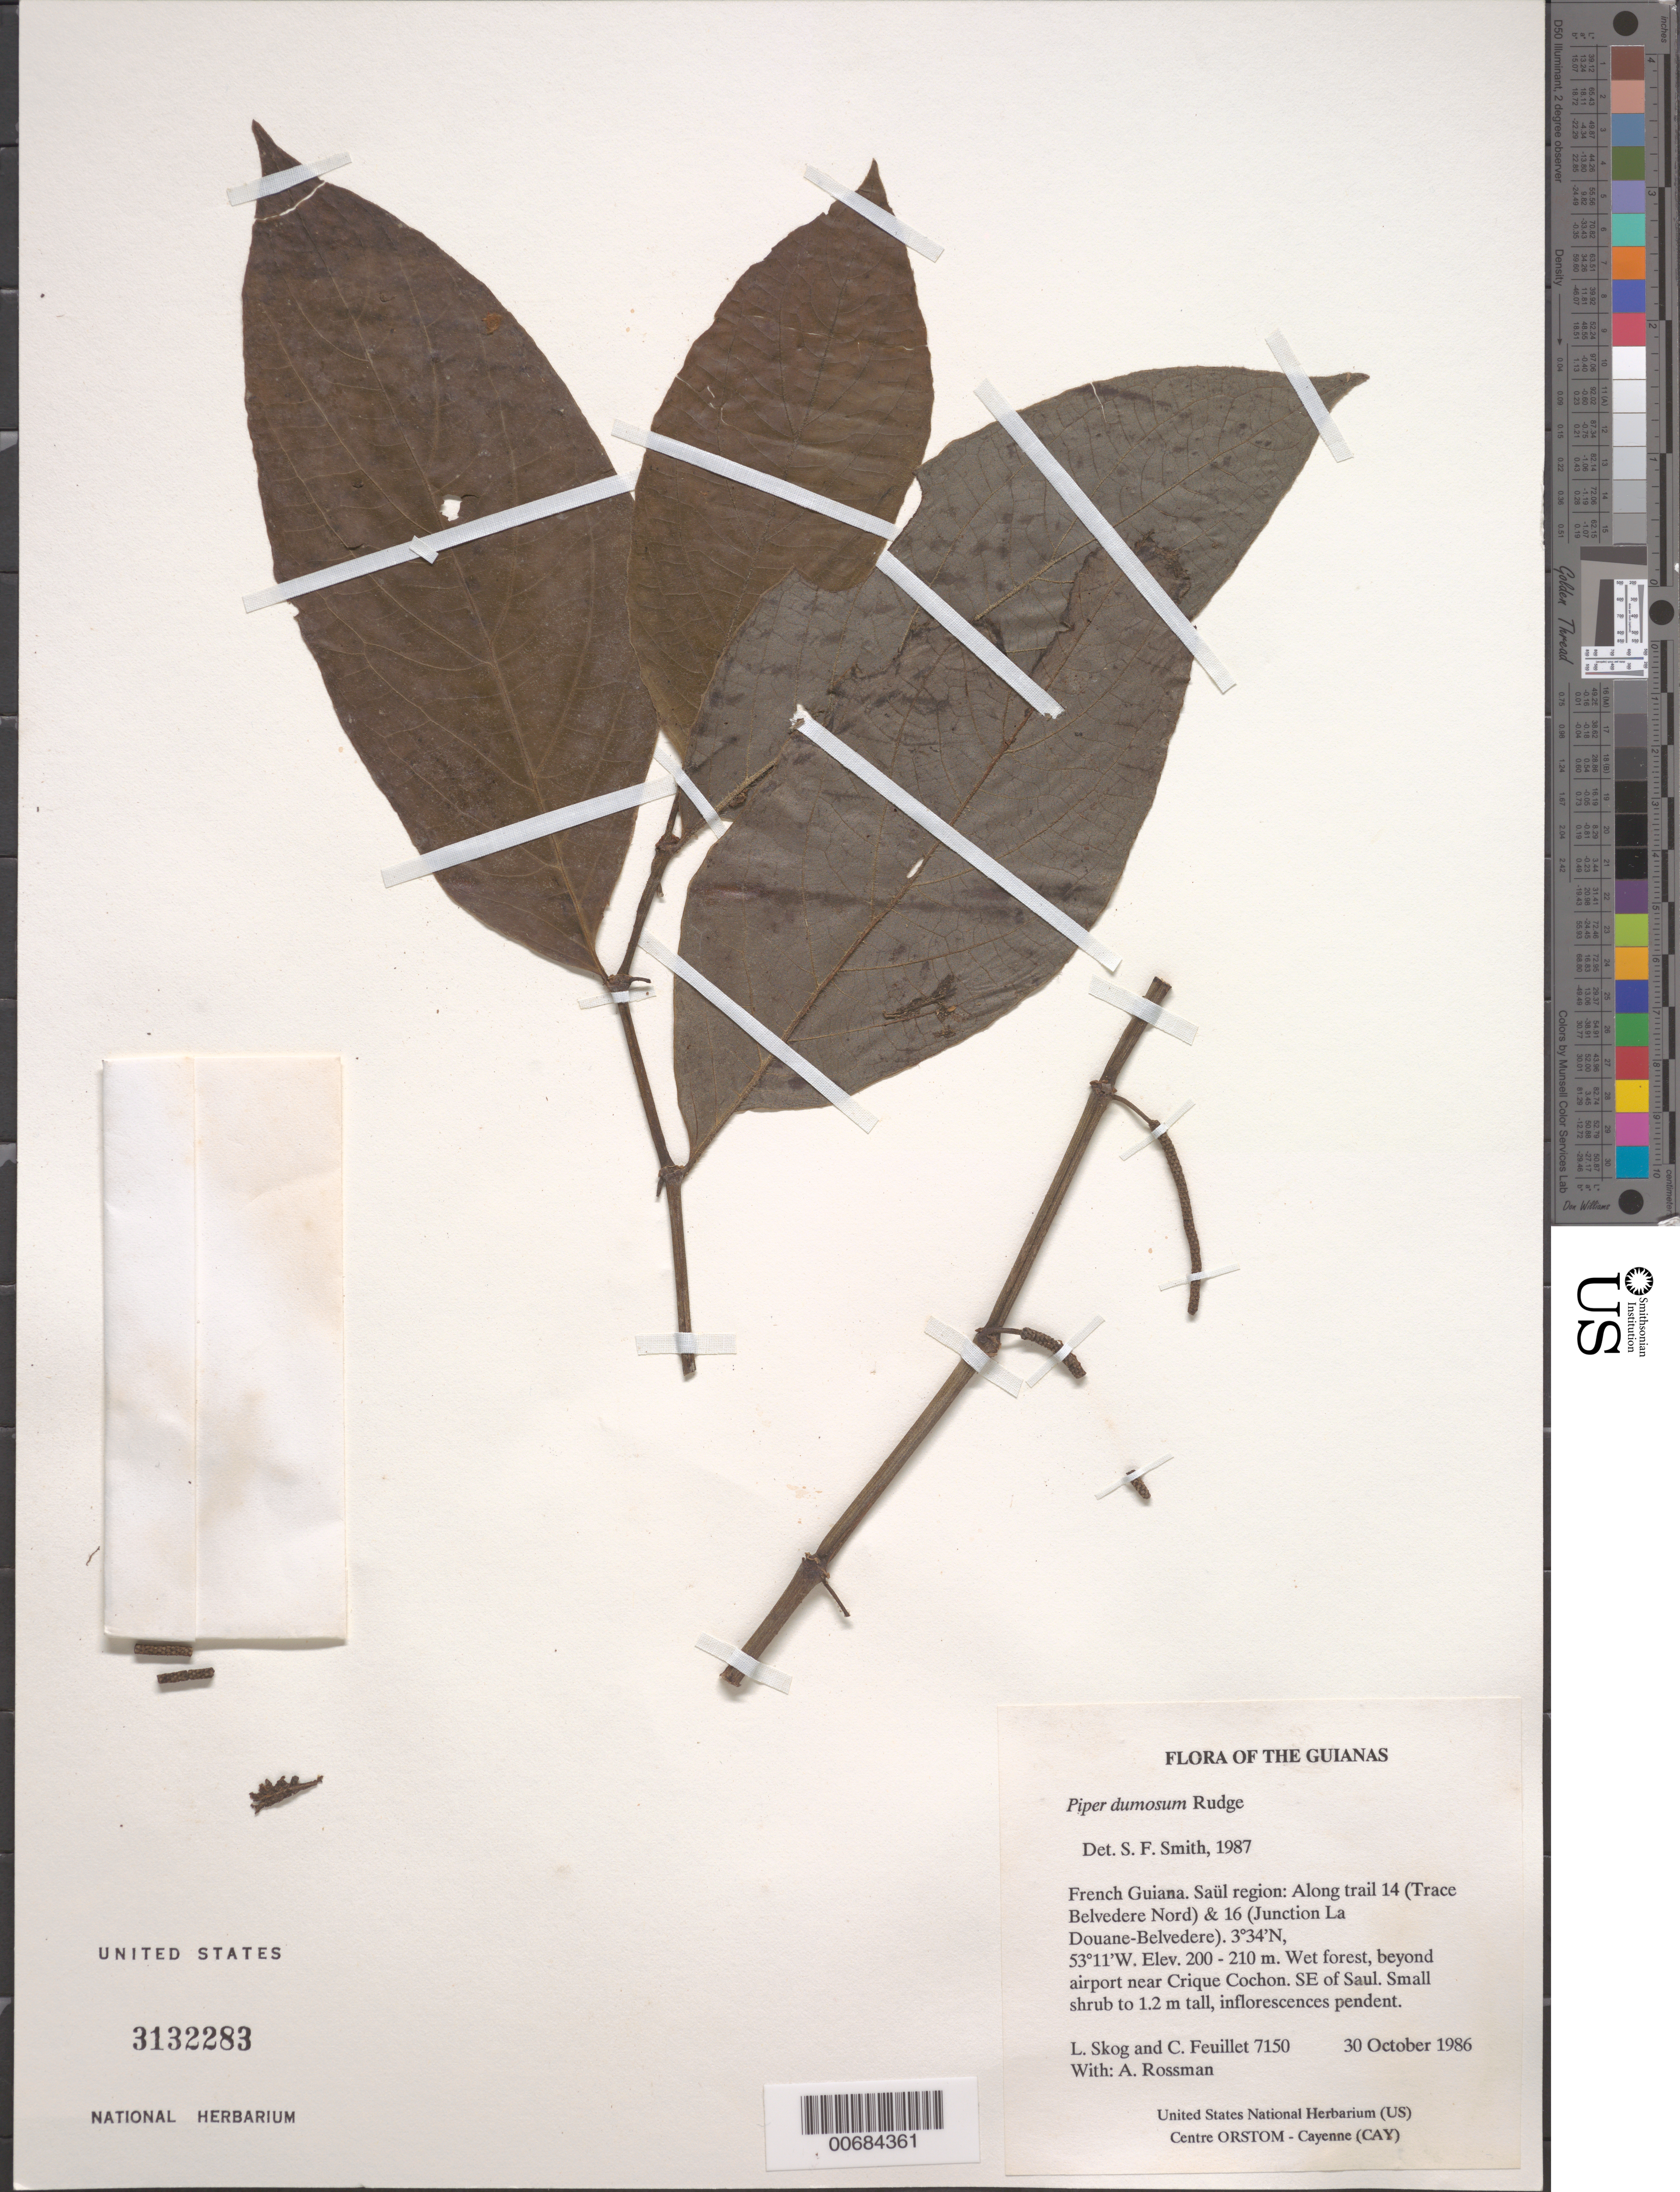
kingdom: Plantae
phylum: Tracheophyta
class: Magnoliopsida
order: Piperales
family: Piperaceae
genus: Piper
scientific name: Piper dumosum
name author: Rudge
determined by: Smith, Stephen F., (US), NMNH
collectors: L. E. Skog, C. Feuillet & A. Rossman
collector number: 7150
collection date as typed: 30 October 1986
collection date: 1986-10-30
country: French Guiana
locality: SE of Saül along trail 14 (Trace Belvedere Nord) & 16 (Junction La Douane-Belvedere)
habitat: Wet forest, beyond airport near Crique Cochon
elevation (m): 200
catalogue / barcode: US 3132283